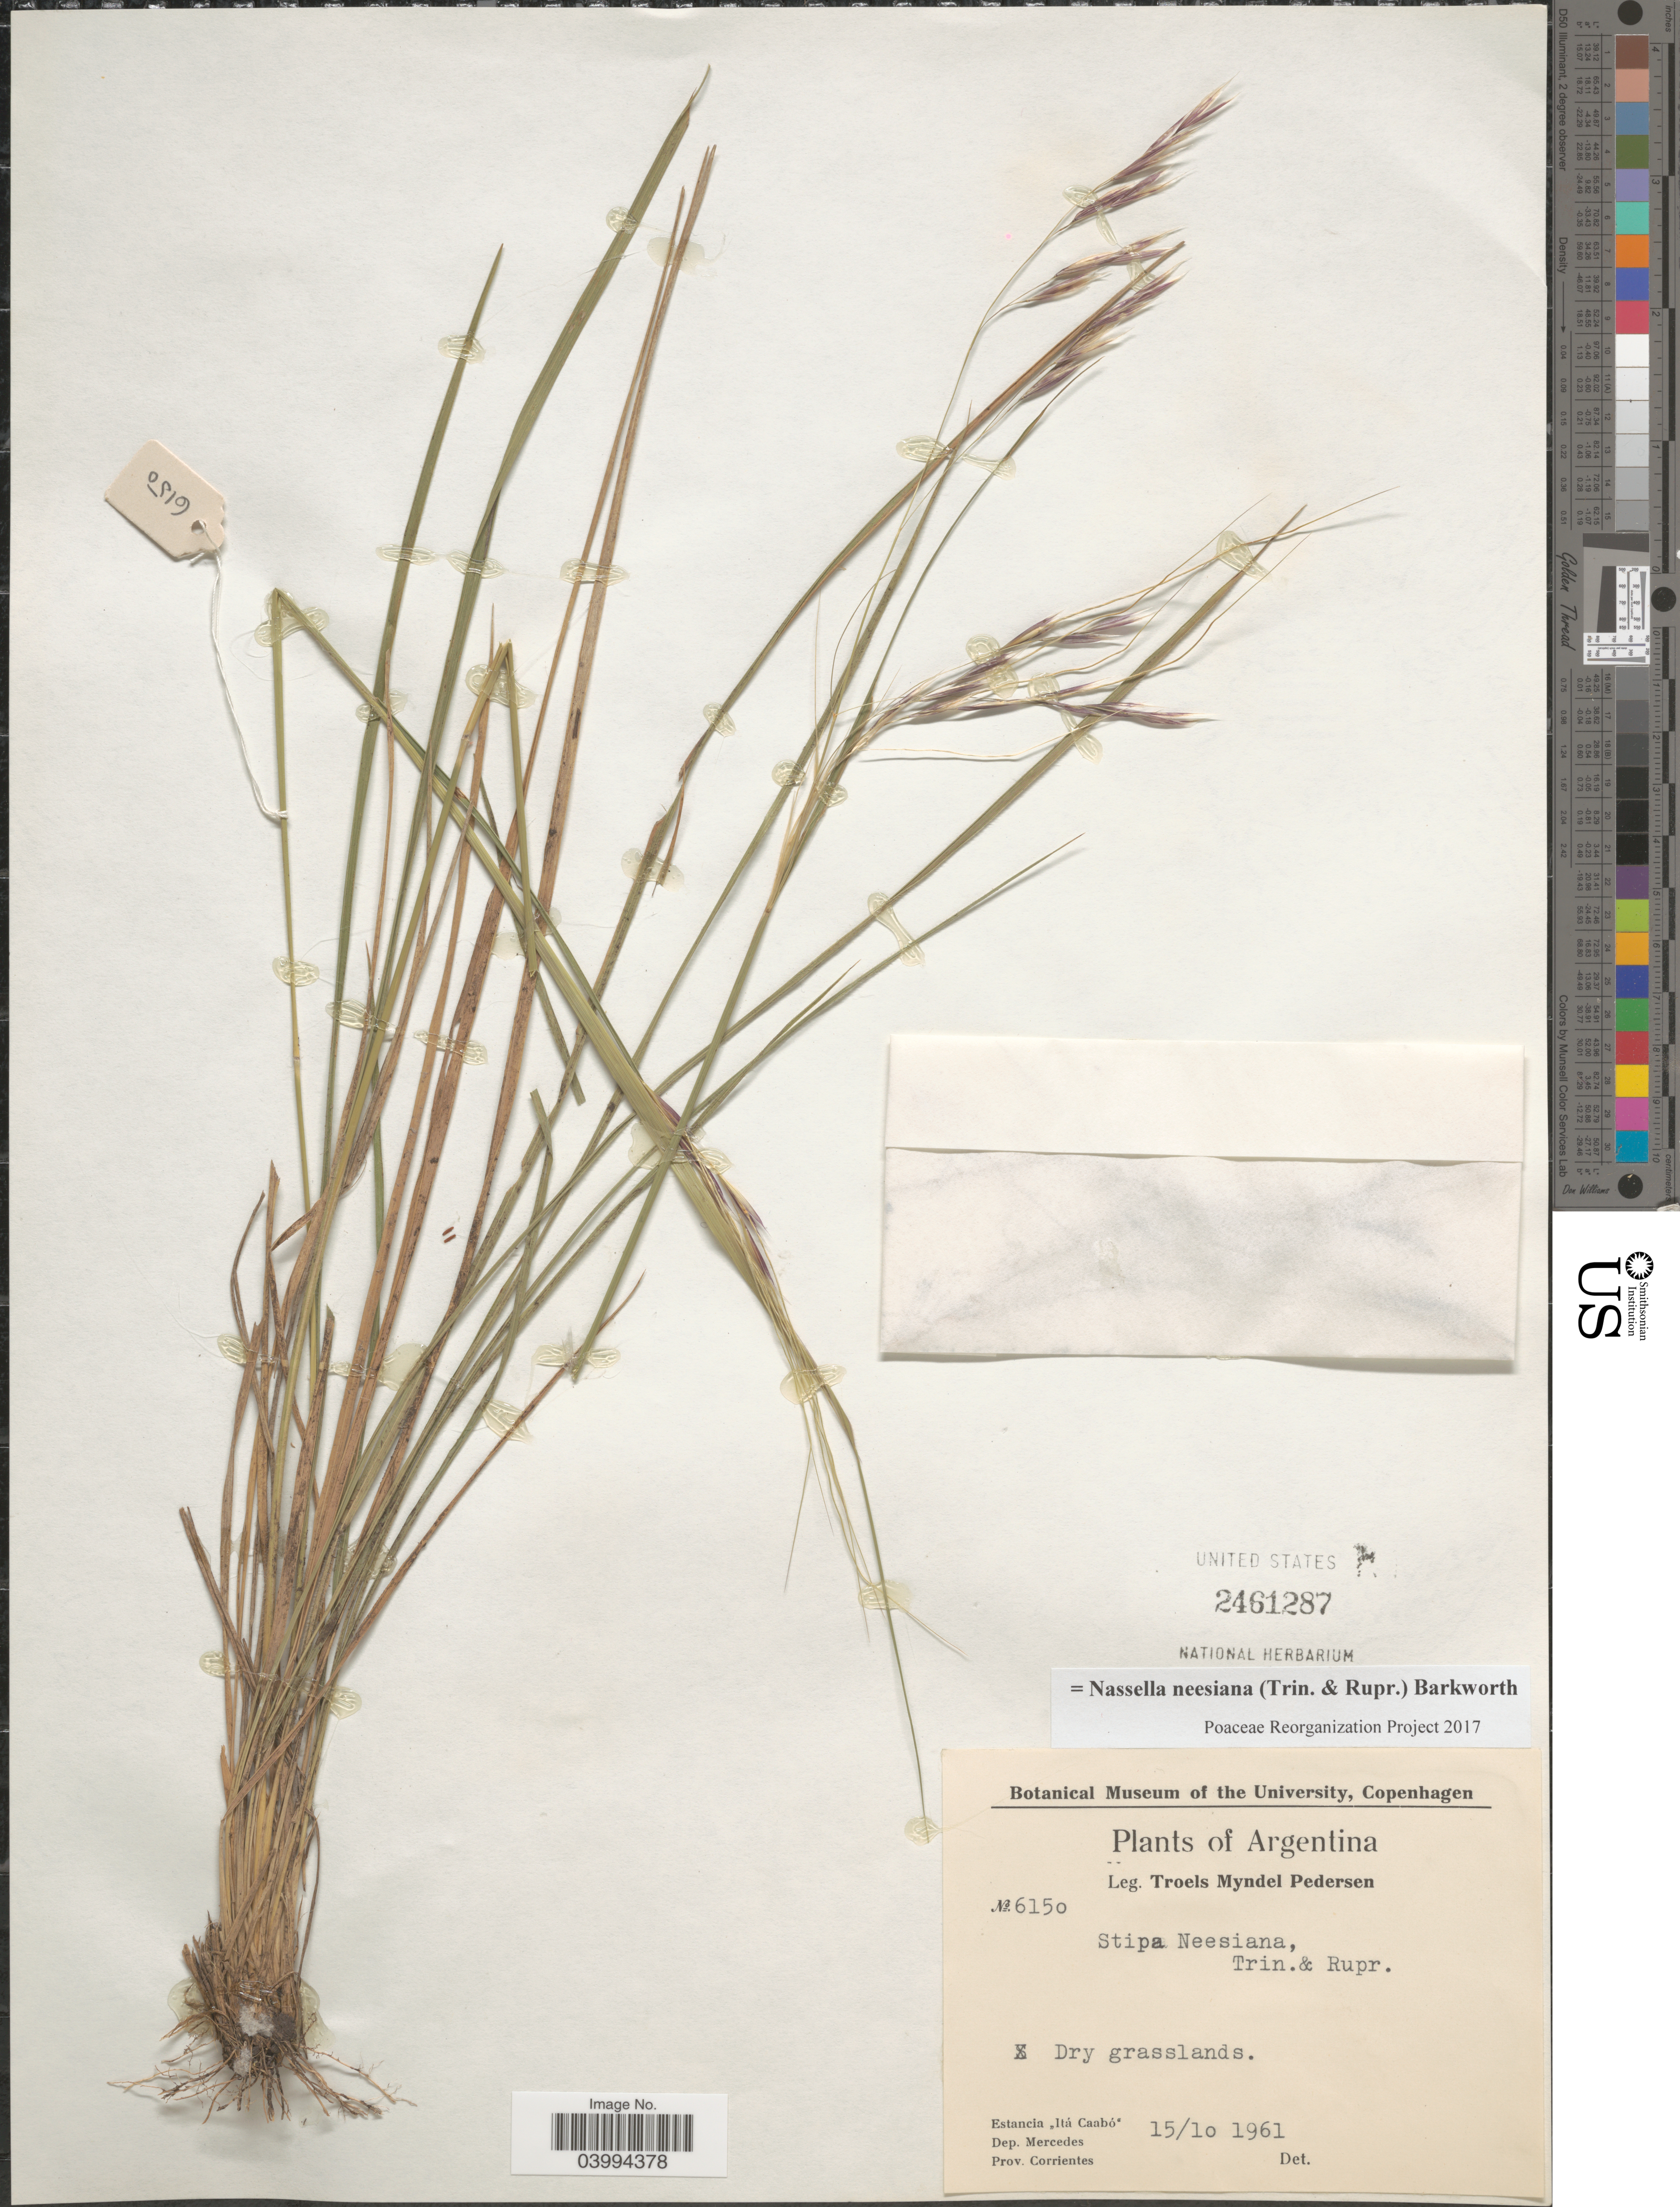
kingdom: Plantae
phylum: Tracheophyta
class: Liliopsida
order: Poales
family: Poaceae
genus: Nassella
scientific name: Nassella neesiana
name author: (Trin. & Rupr.) Barkworth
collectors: T. Pederson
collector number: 6150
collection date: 1961-10-15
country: Argentina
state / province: Corrientes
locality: Estancia "Itá Caabó". Dep. Mercedes.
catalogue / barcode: US 2461287